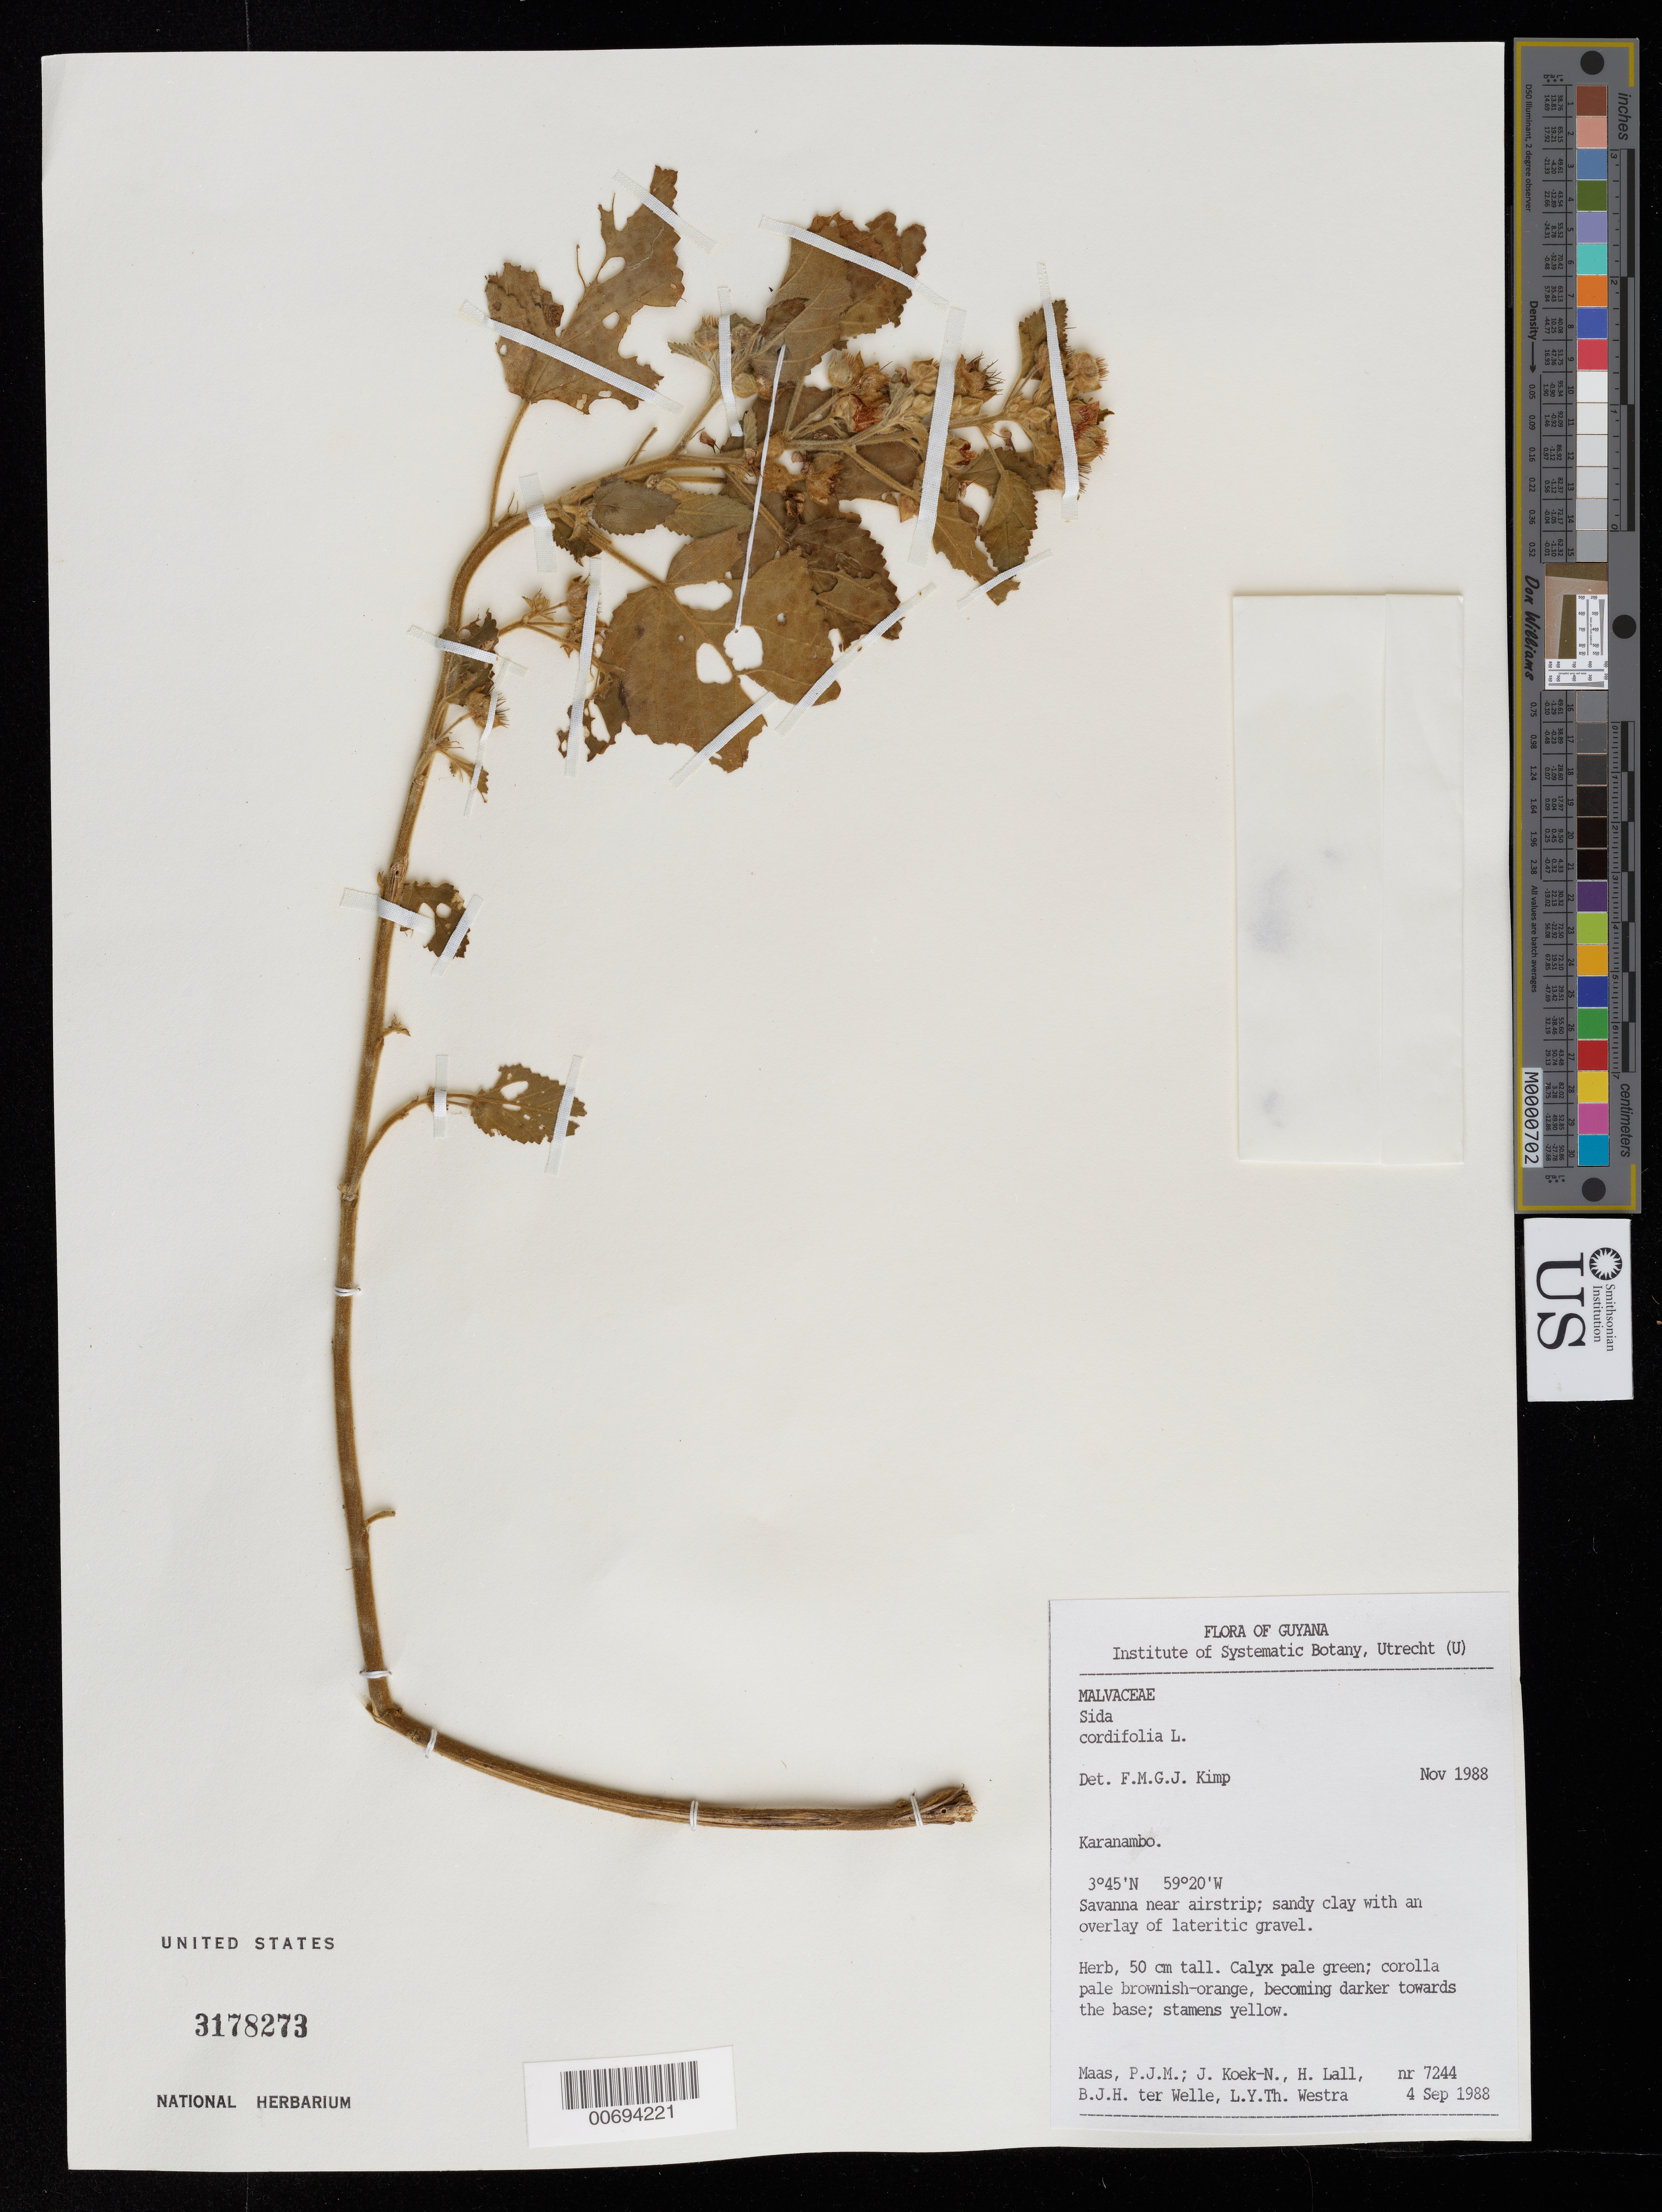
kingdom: Plantae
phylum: Tracheophyta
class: Magnoliopsida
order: Malvales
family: Malvaceae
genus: Sida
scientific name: Sida cordifolia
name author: L.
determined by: Kimp, F. M. G. J.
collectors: P. Maas, J. Koek-Noorman, H. Lall, B. Welle & L. Y. T. Westra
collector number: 7244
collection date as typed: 4-Sep-88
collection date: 1988-09-04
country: Guyana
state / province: U. Takutu-U. Essequibo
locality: Karanambo, savanna near airstrip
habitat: Savanna, sandy clay with an overlay of lateitic gravel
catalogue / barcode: US 3178273